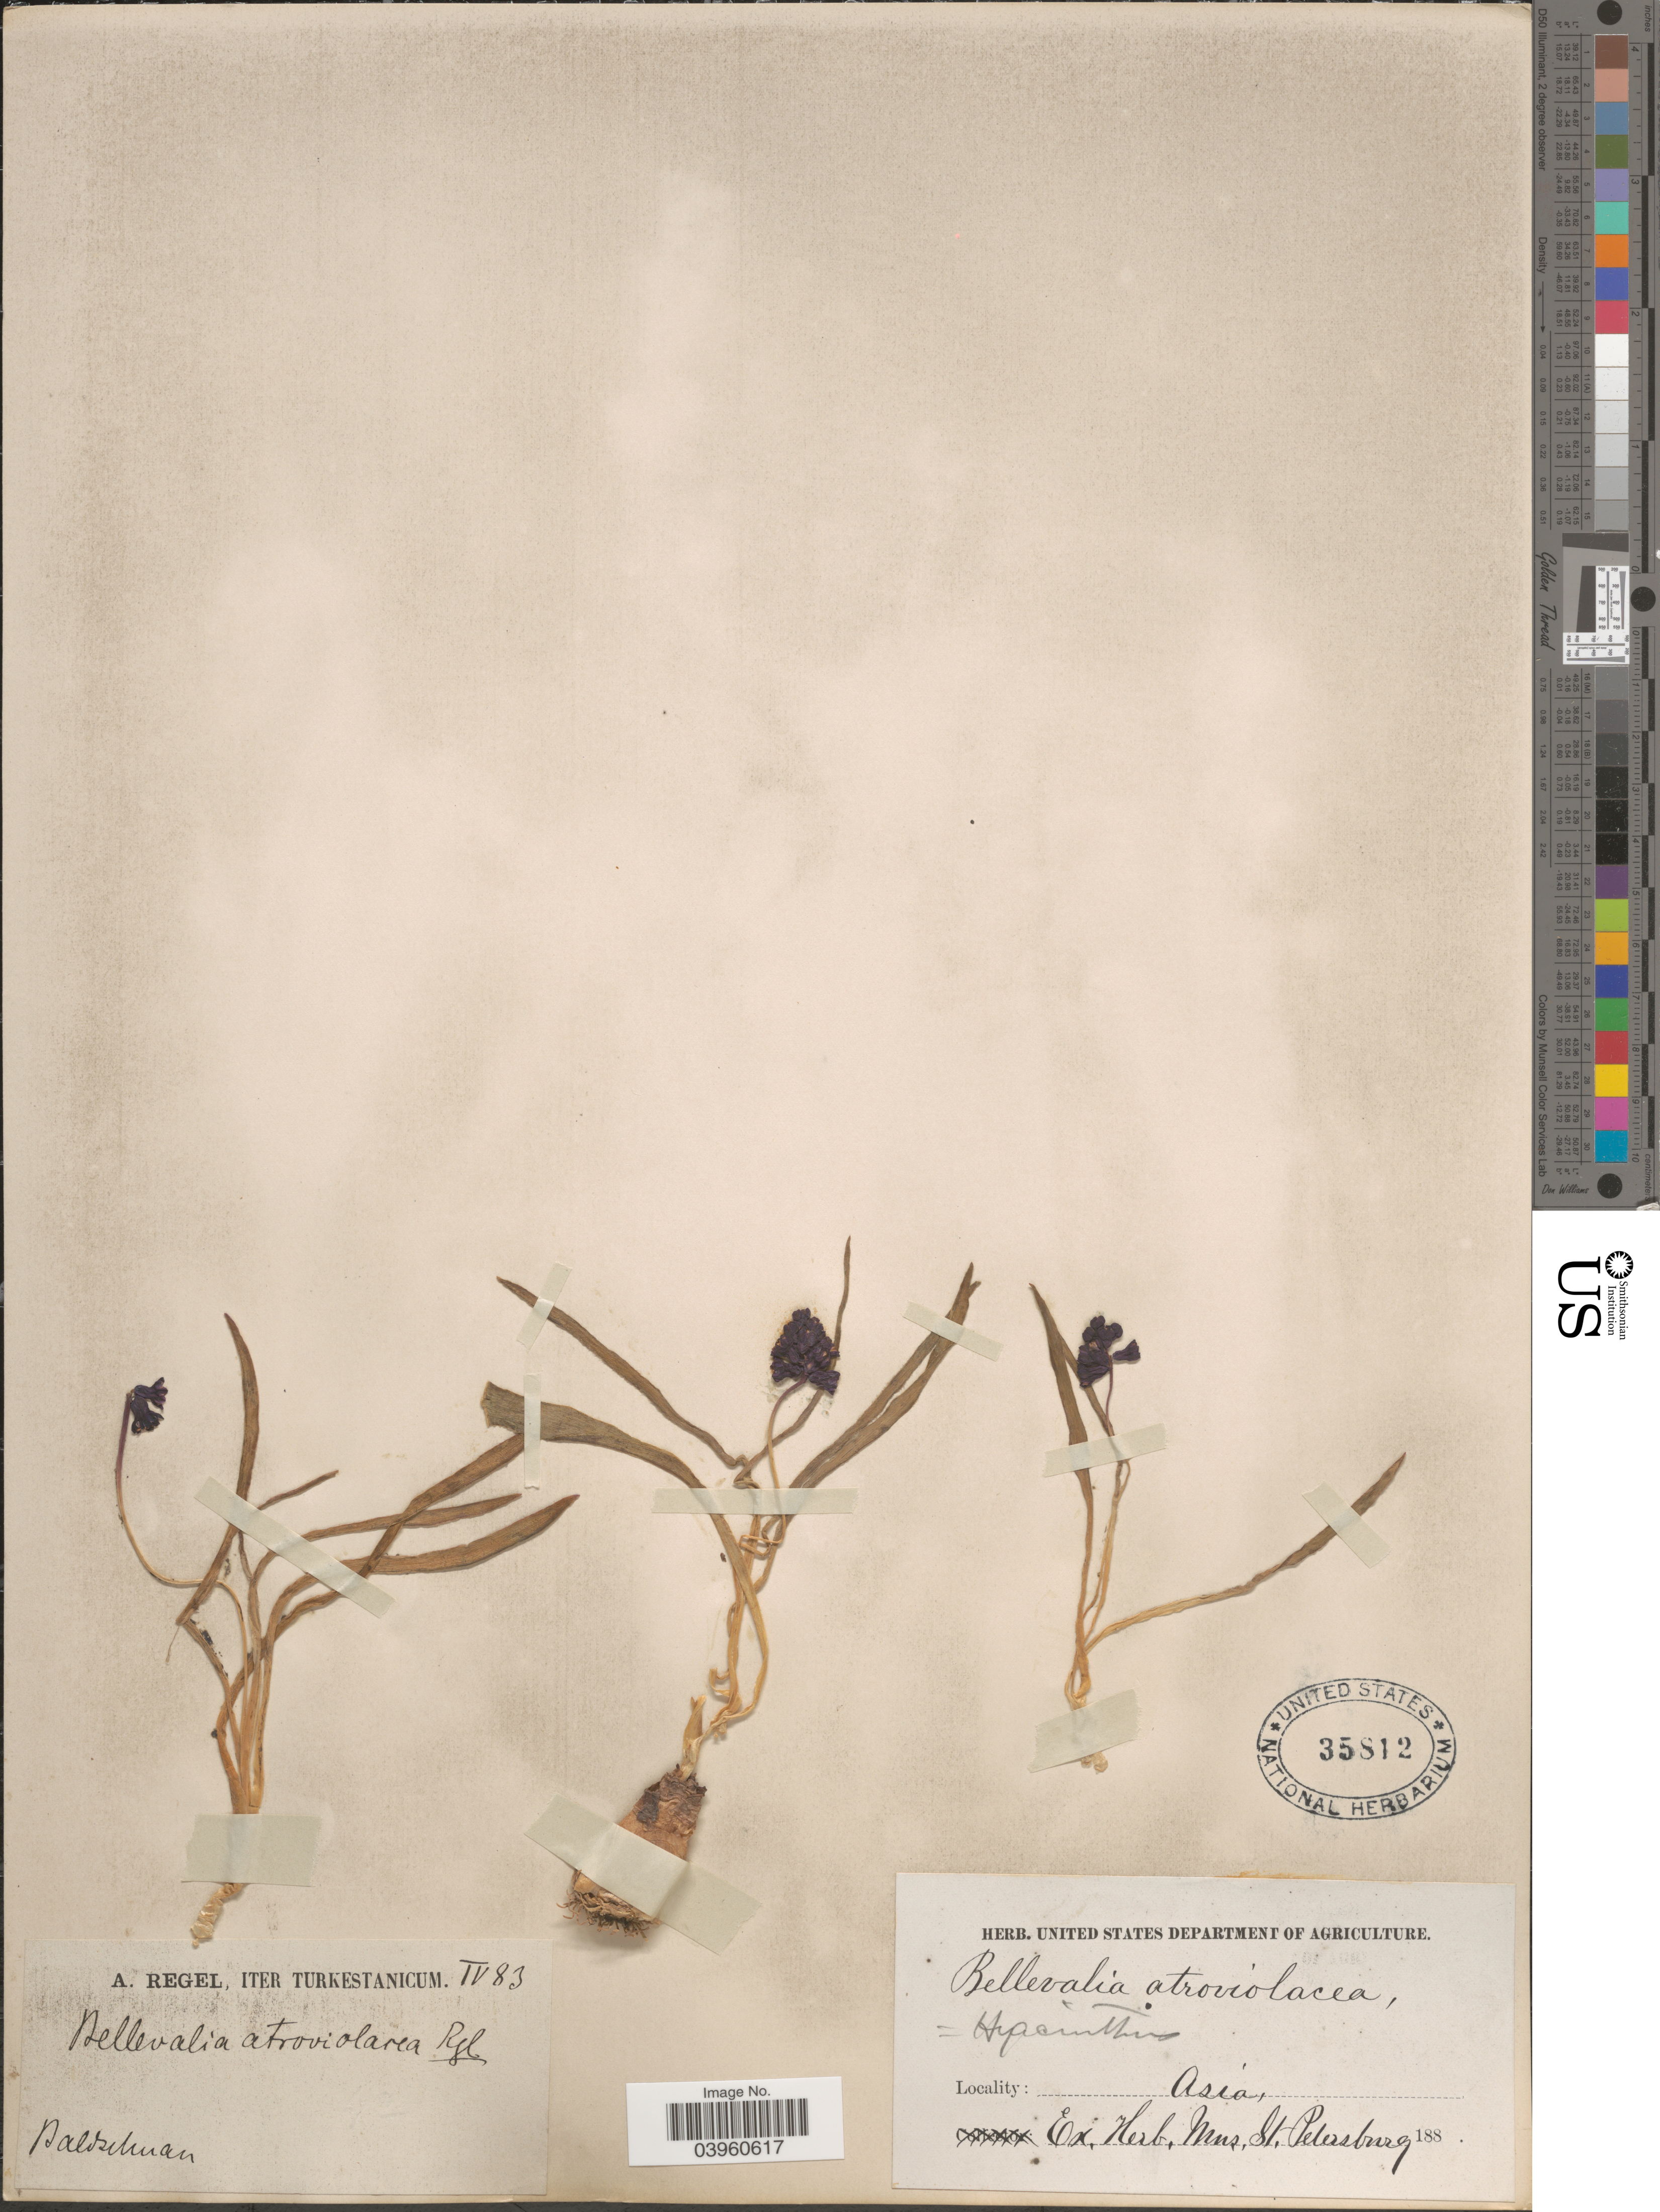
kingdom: Plantae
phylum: Tracheophyta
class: Liliopsida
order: Asparagales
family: Asparagaceae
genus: Bellevalia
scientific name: Bellevalia atroviolacea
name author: Regel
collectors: A. Regel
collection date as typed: Transcribed d/m/y: /4/83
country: Uzbekistan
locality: Iter Turkestanicum. Baldschuan. Asia.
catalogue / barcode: US 35812